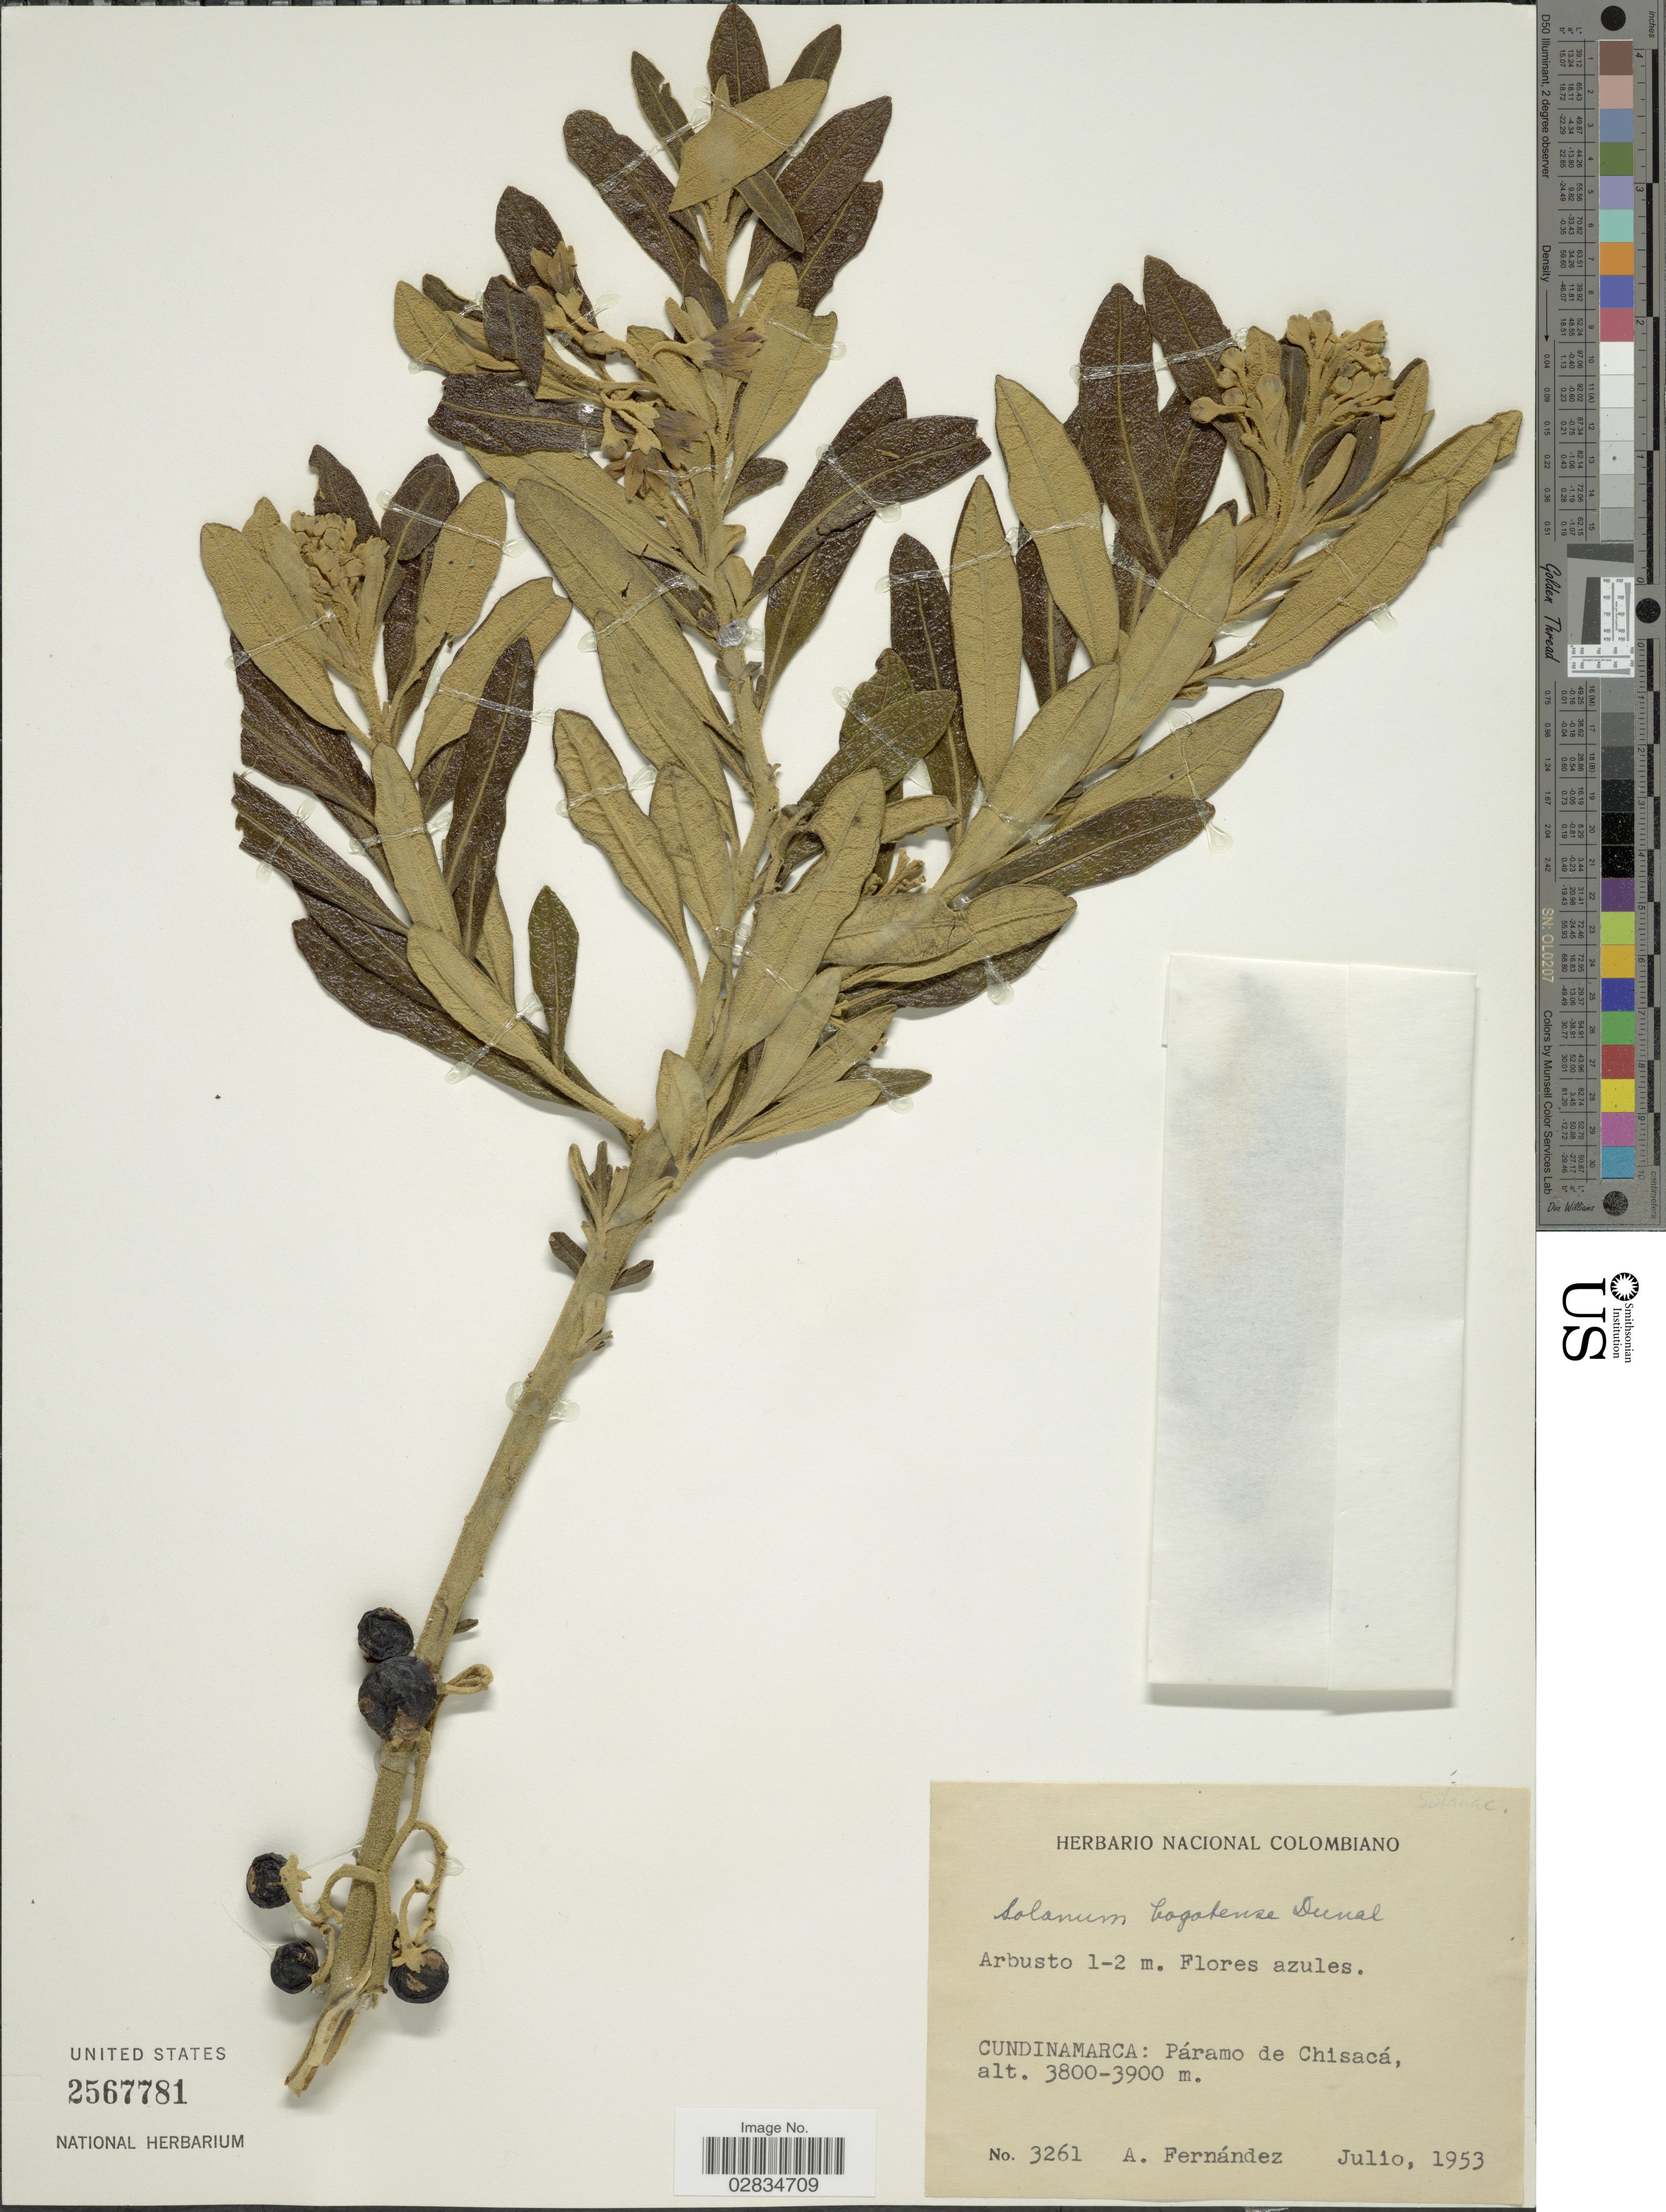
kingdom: Plantae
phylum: Tracheophyta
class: Magnoliopsida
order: Solanales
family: Solanaceae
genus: Solanum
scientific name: Solanum stenophyllum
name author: Dunal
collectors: A. Fernández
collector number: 3261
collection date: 1953-07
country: Colombia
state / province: Cundinamarca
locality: Páramo de Chisacá.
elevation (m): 3800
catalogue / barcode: US 2567781